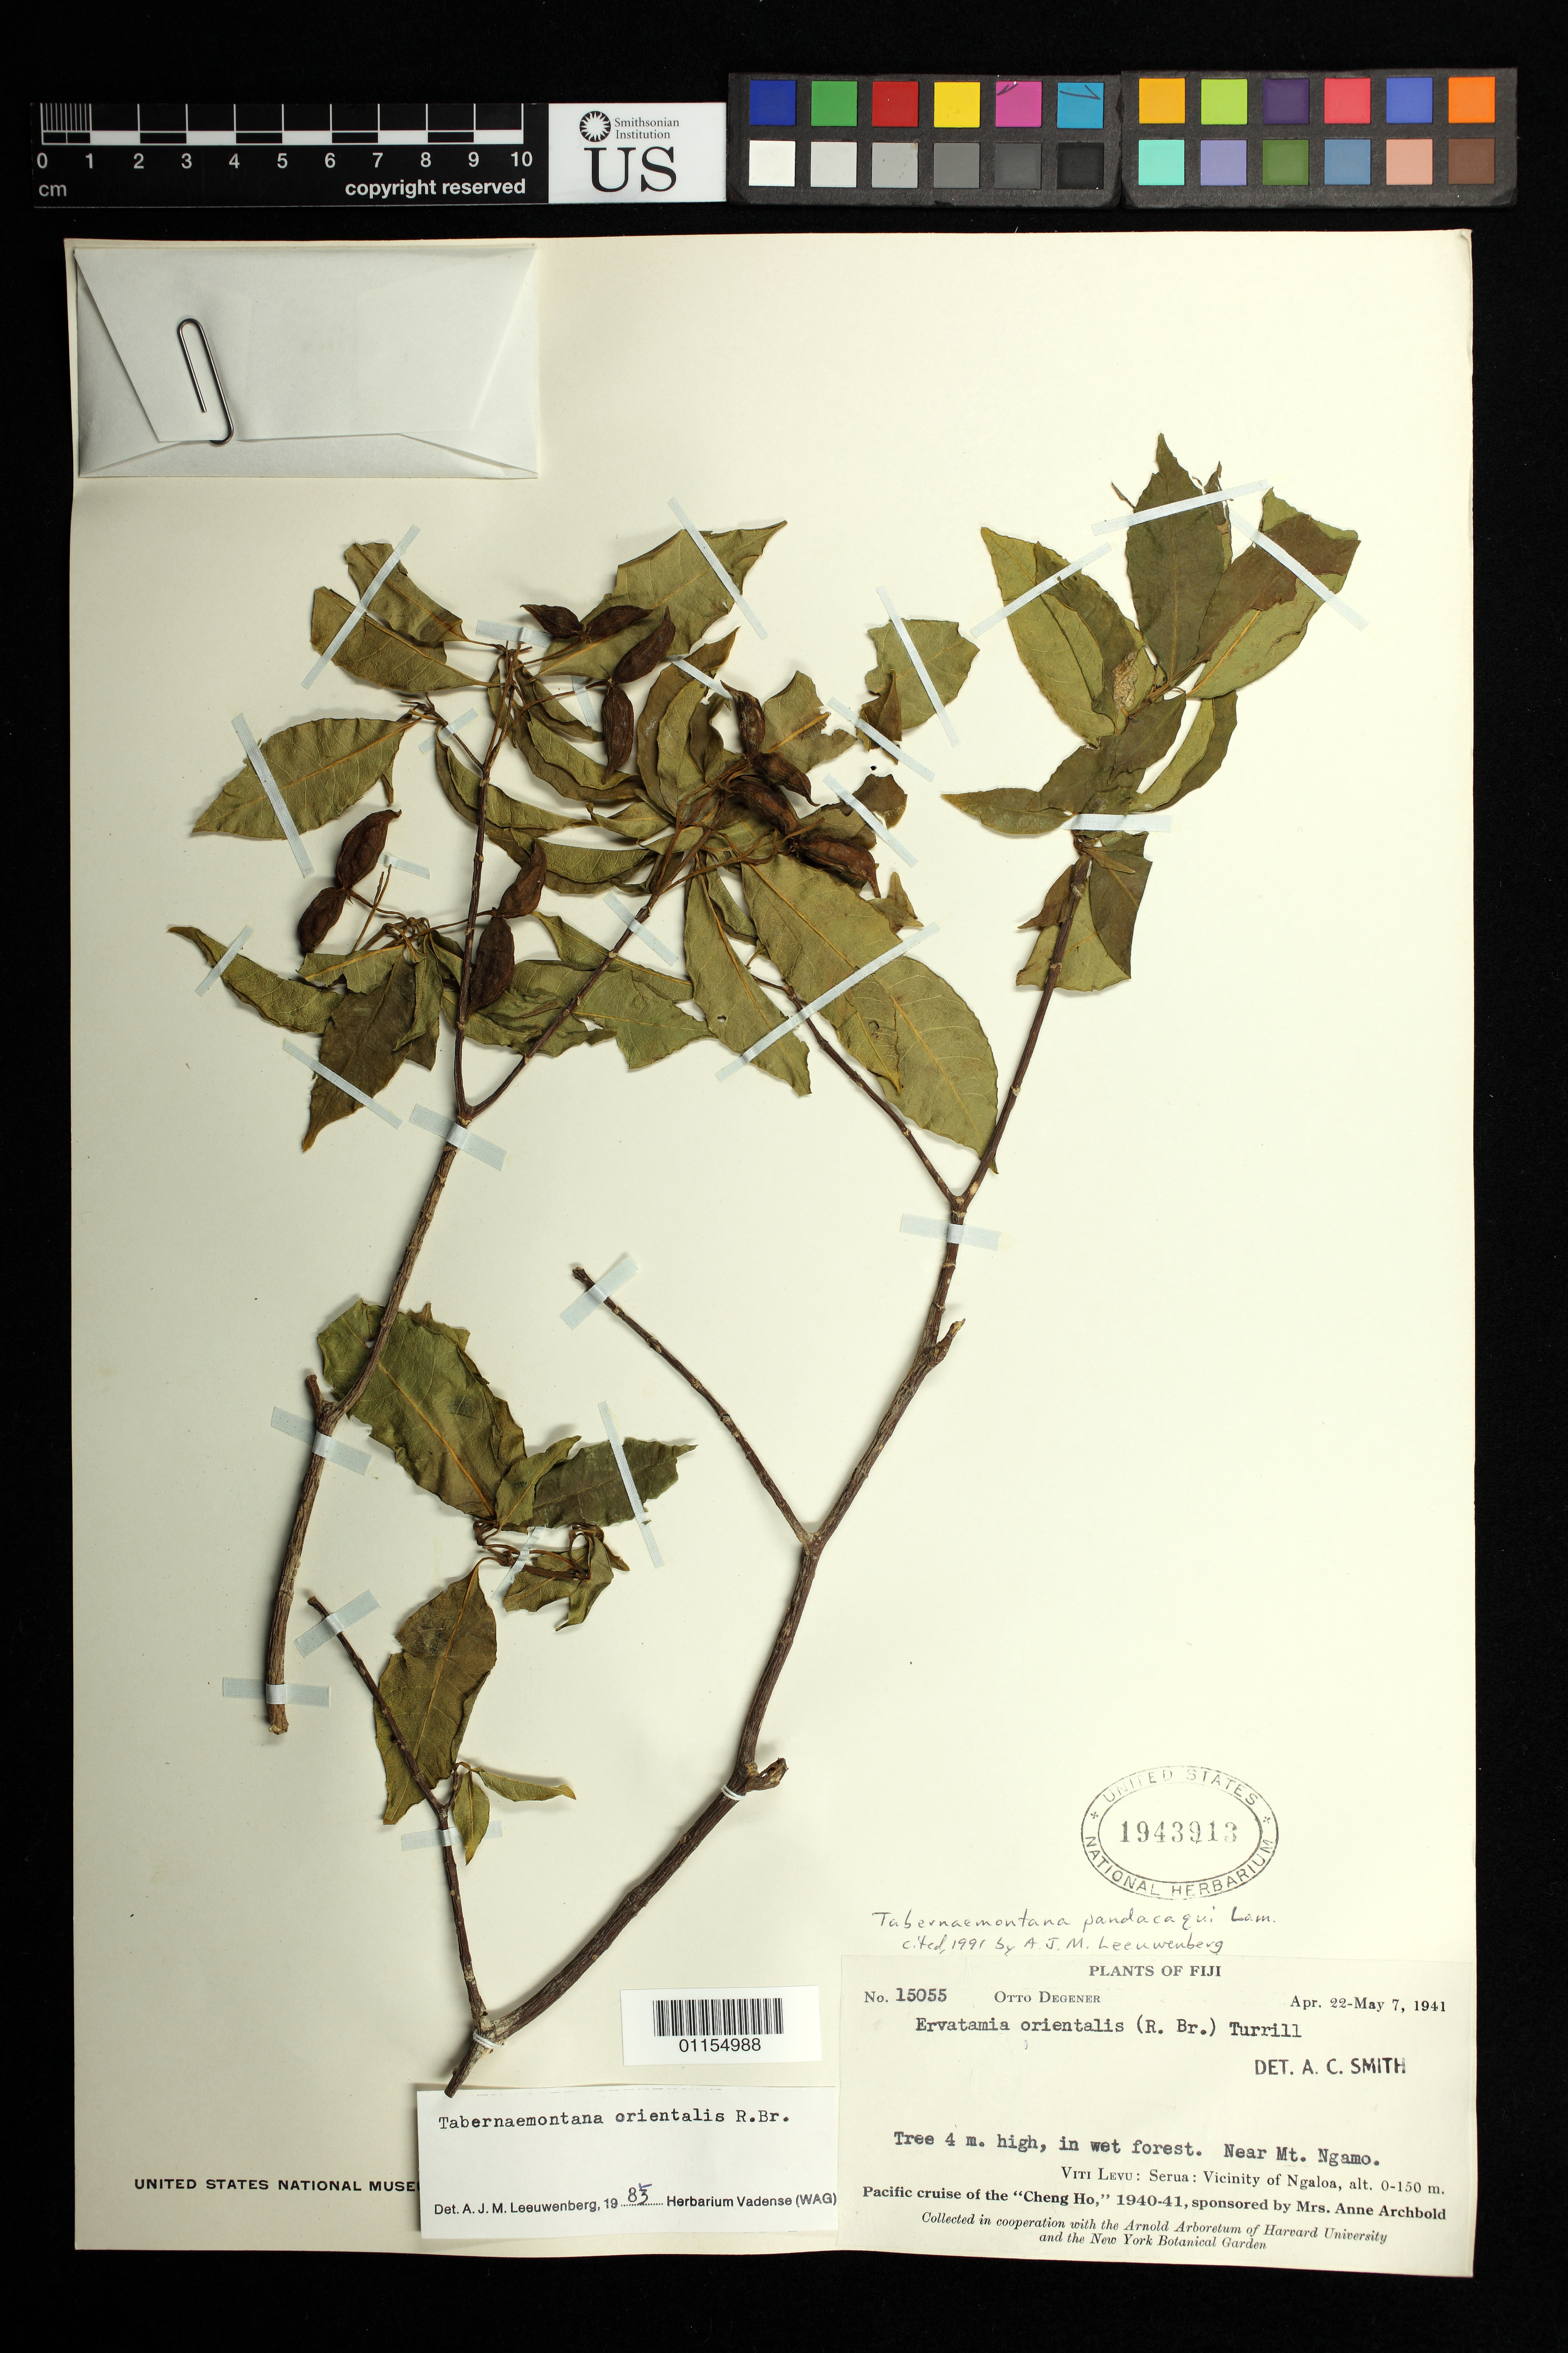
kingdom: Plantae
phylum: Tracheophyta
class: Magnoliopsida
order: Gentianales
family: Apocynaceae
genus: Tabernaemontana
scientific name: Tabernaemontana pandacaqui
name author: Poir.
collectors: O. Degener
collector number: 15055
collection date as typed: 22 Apr 1941 to 7 May 1941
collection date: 1941-04-22/1941-05-07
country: Fiji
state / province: Western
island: Viti Levu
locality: Viti Levu: Serua: vicinity of Ngaloa. Mt. Ngamo.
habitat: Wet forest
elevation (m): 0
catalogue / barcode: US 1943913